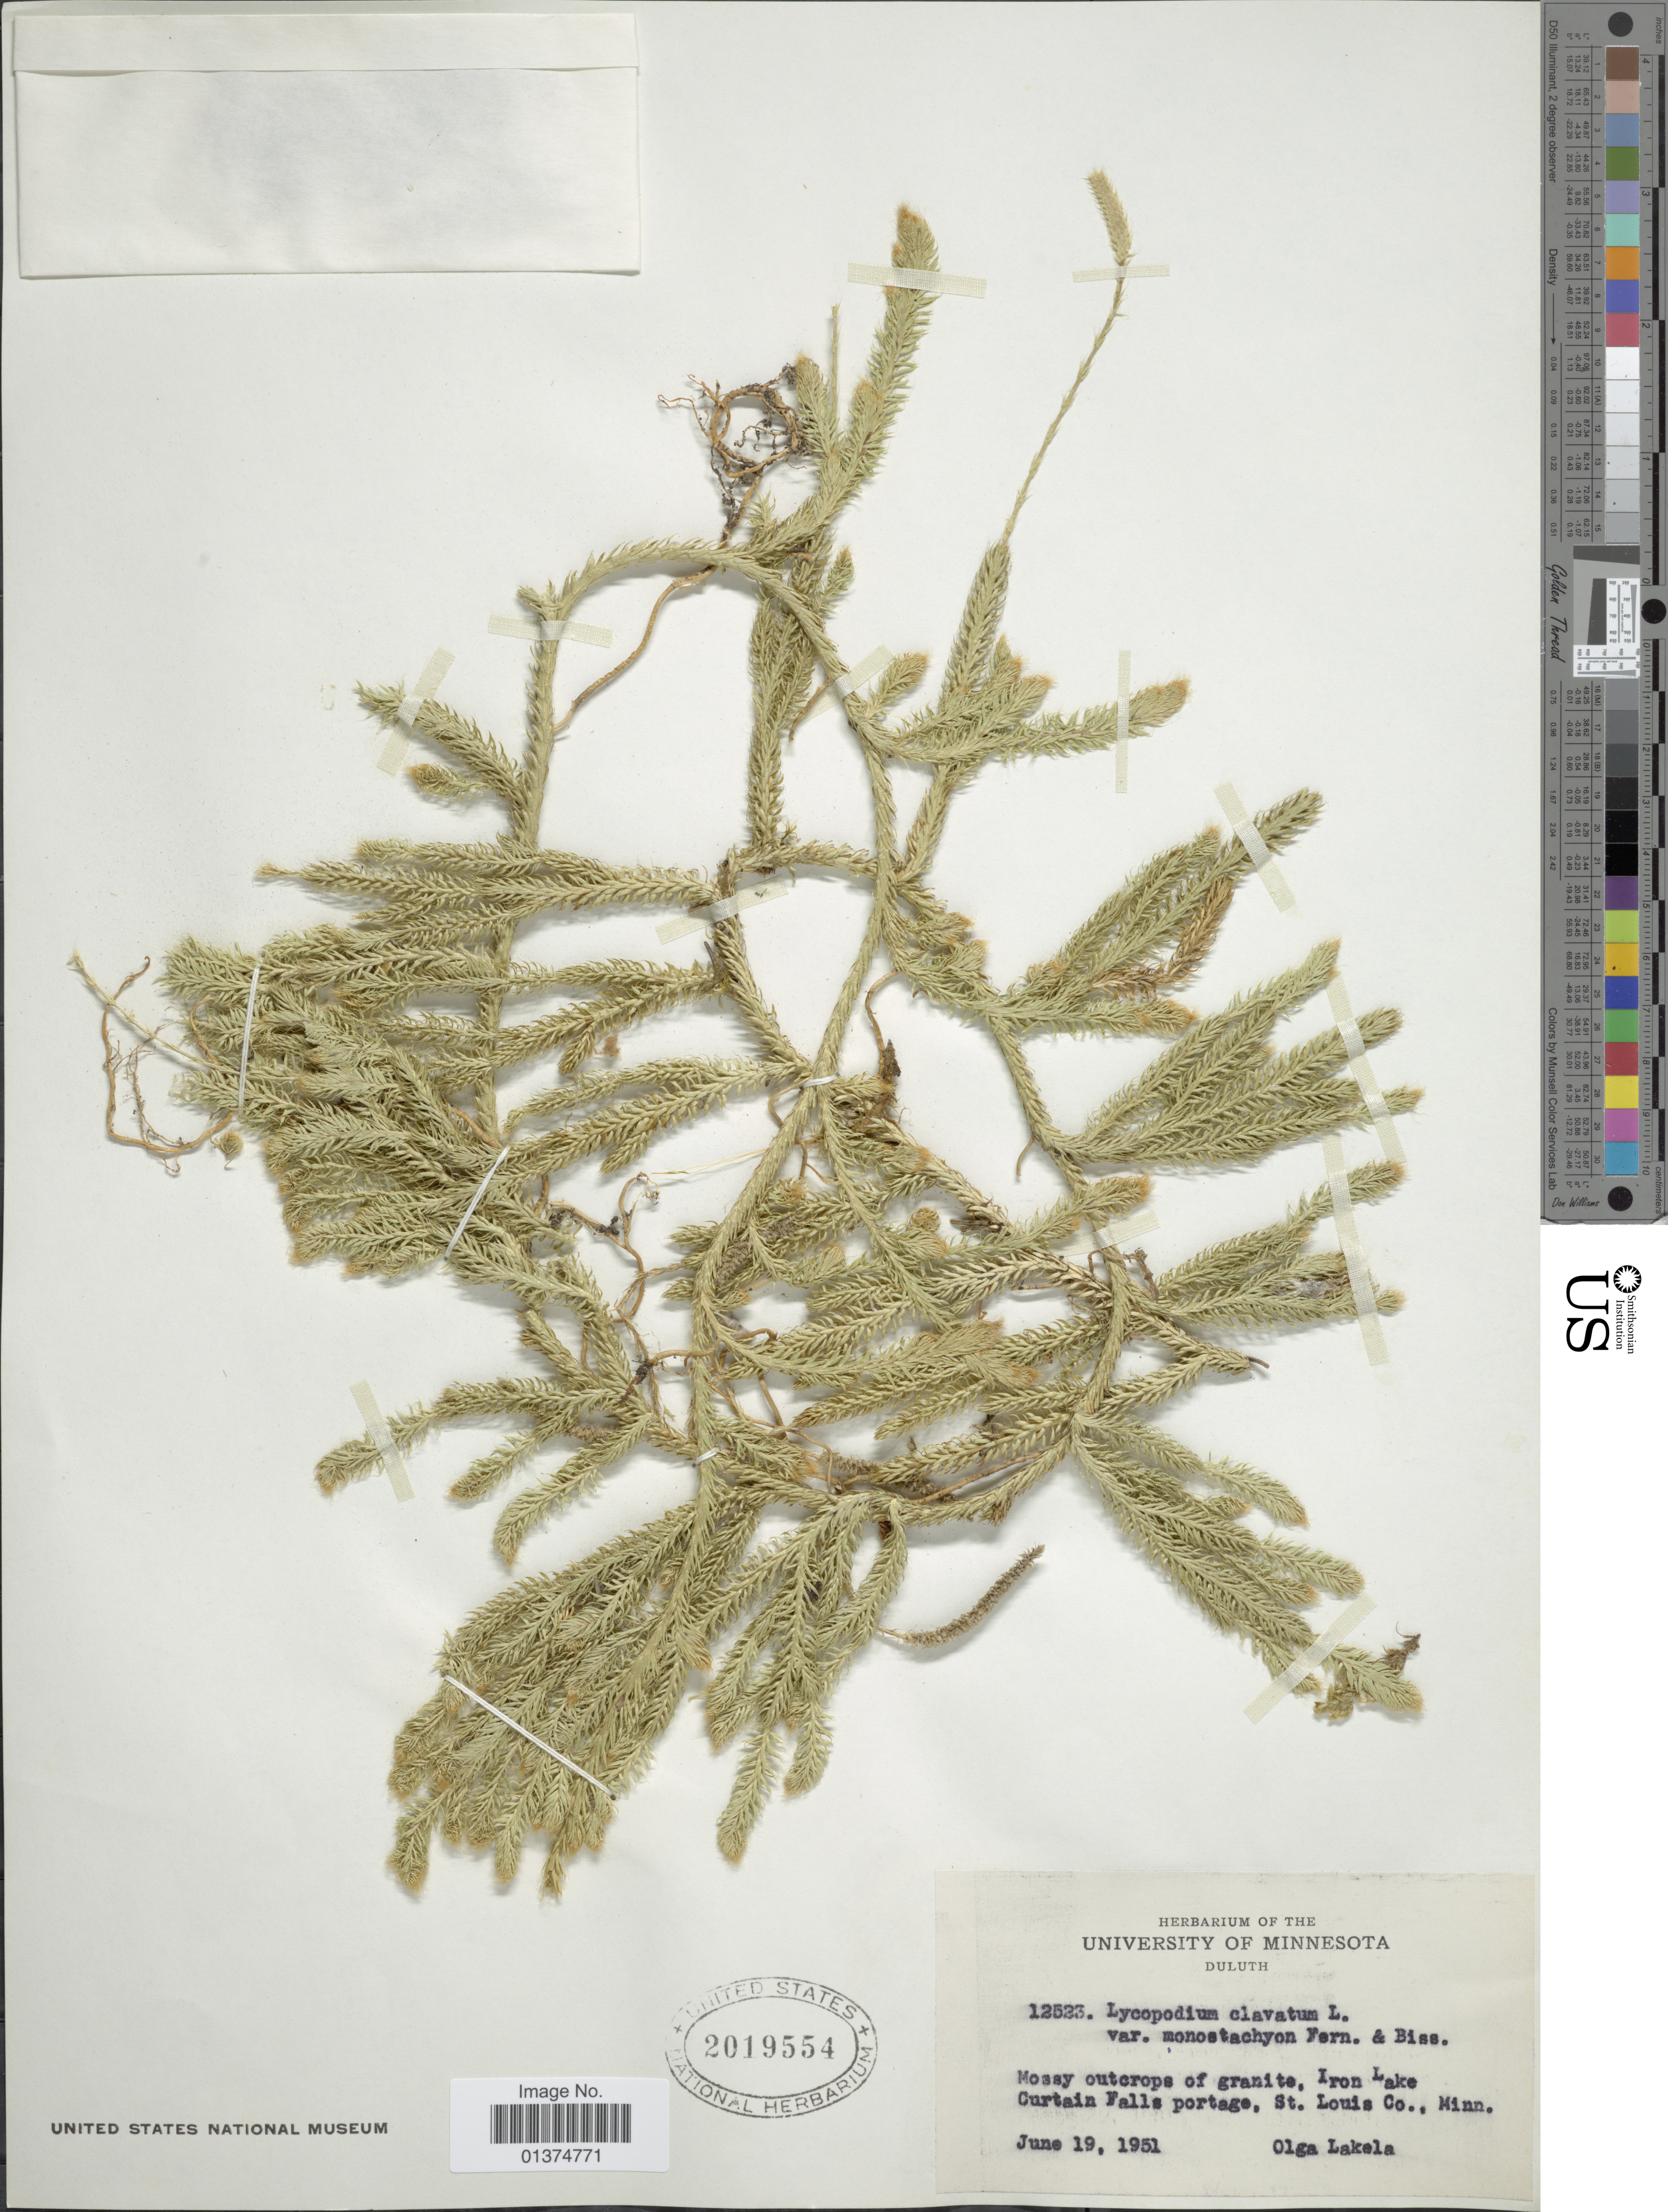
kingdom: Plantae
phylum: Tracheophyta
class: Lycopodiopsida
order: Lycopodiales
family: Lycopodiaceae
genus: Lycopodium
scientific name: Lycopodium clavatum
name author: L.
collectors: O. K. Lakela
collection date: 1951-06-19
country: United States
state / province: Minnesota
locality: Iron Lake Curtain Falls portage, St.Louis Co.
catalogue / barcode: US 2019554